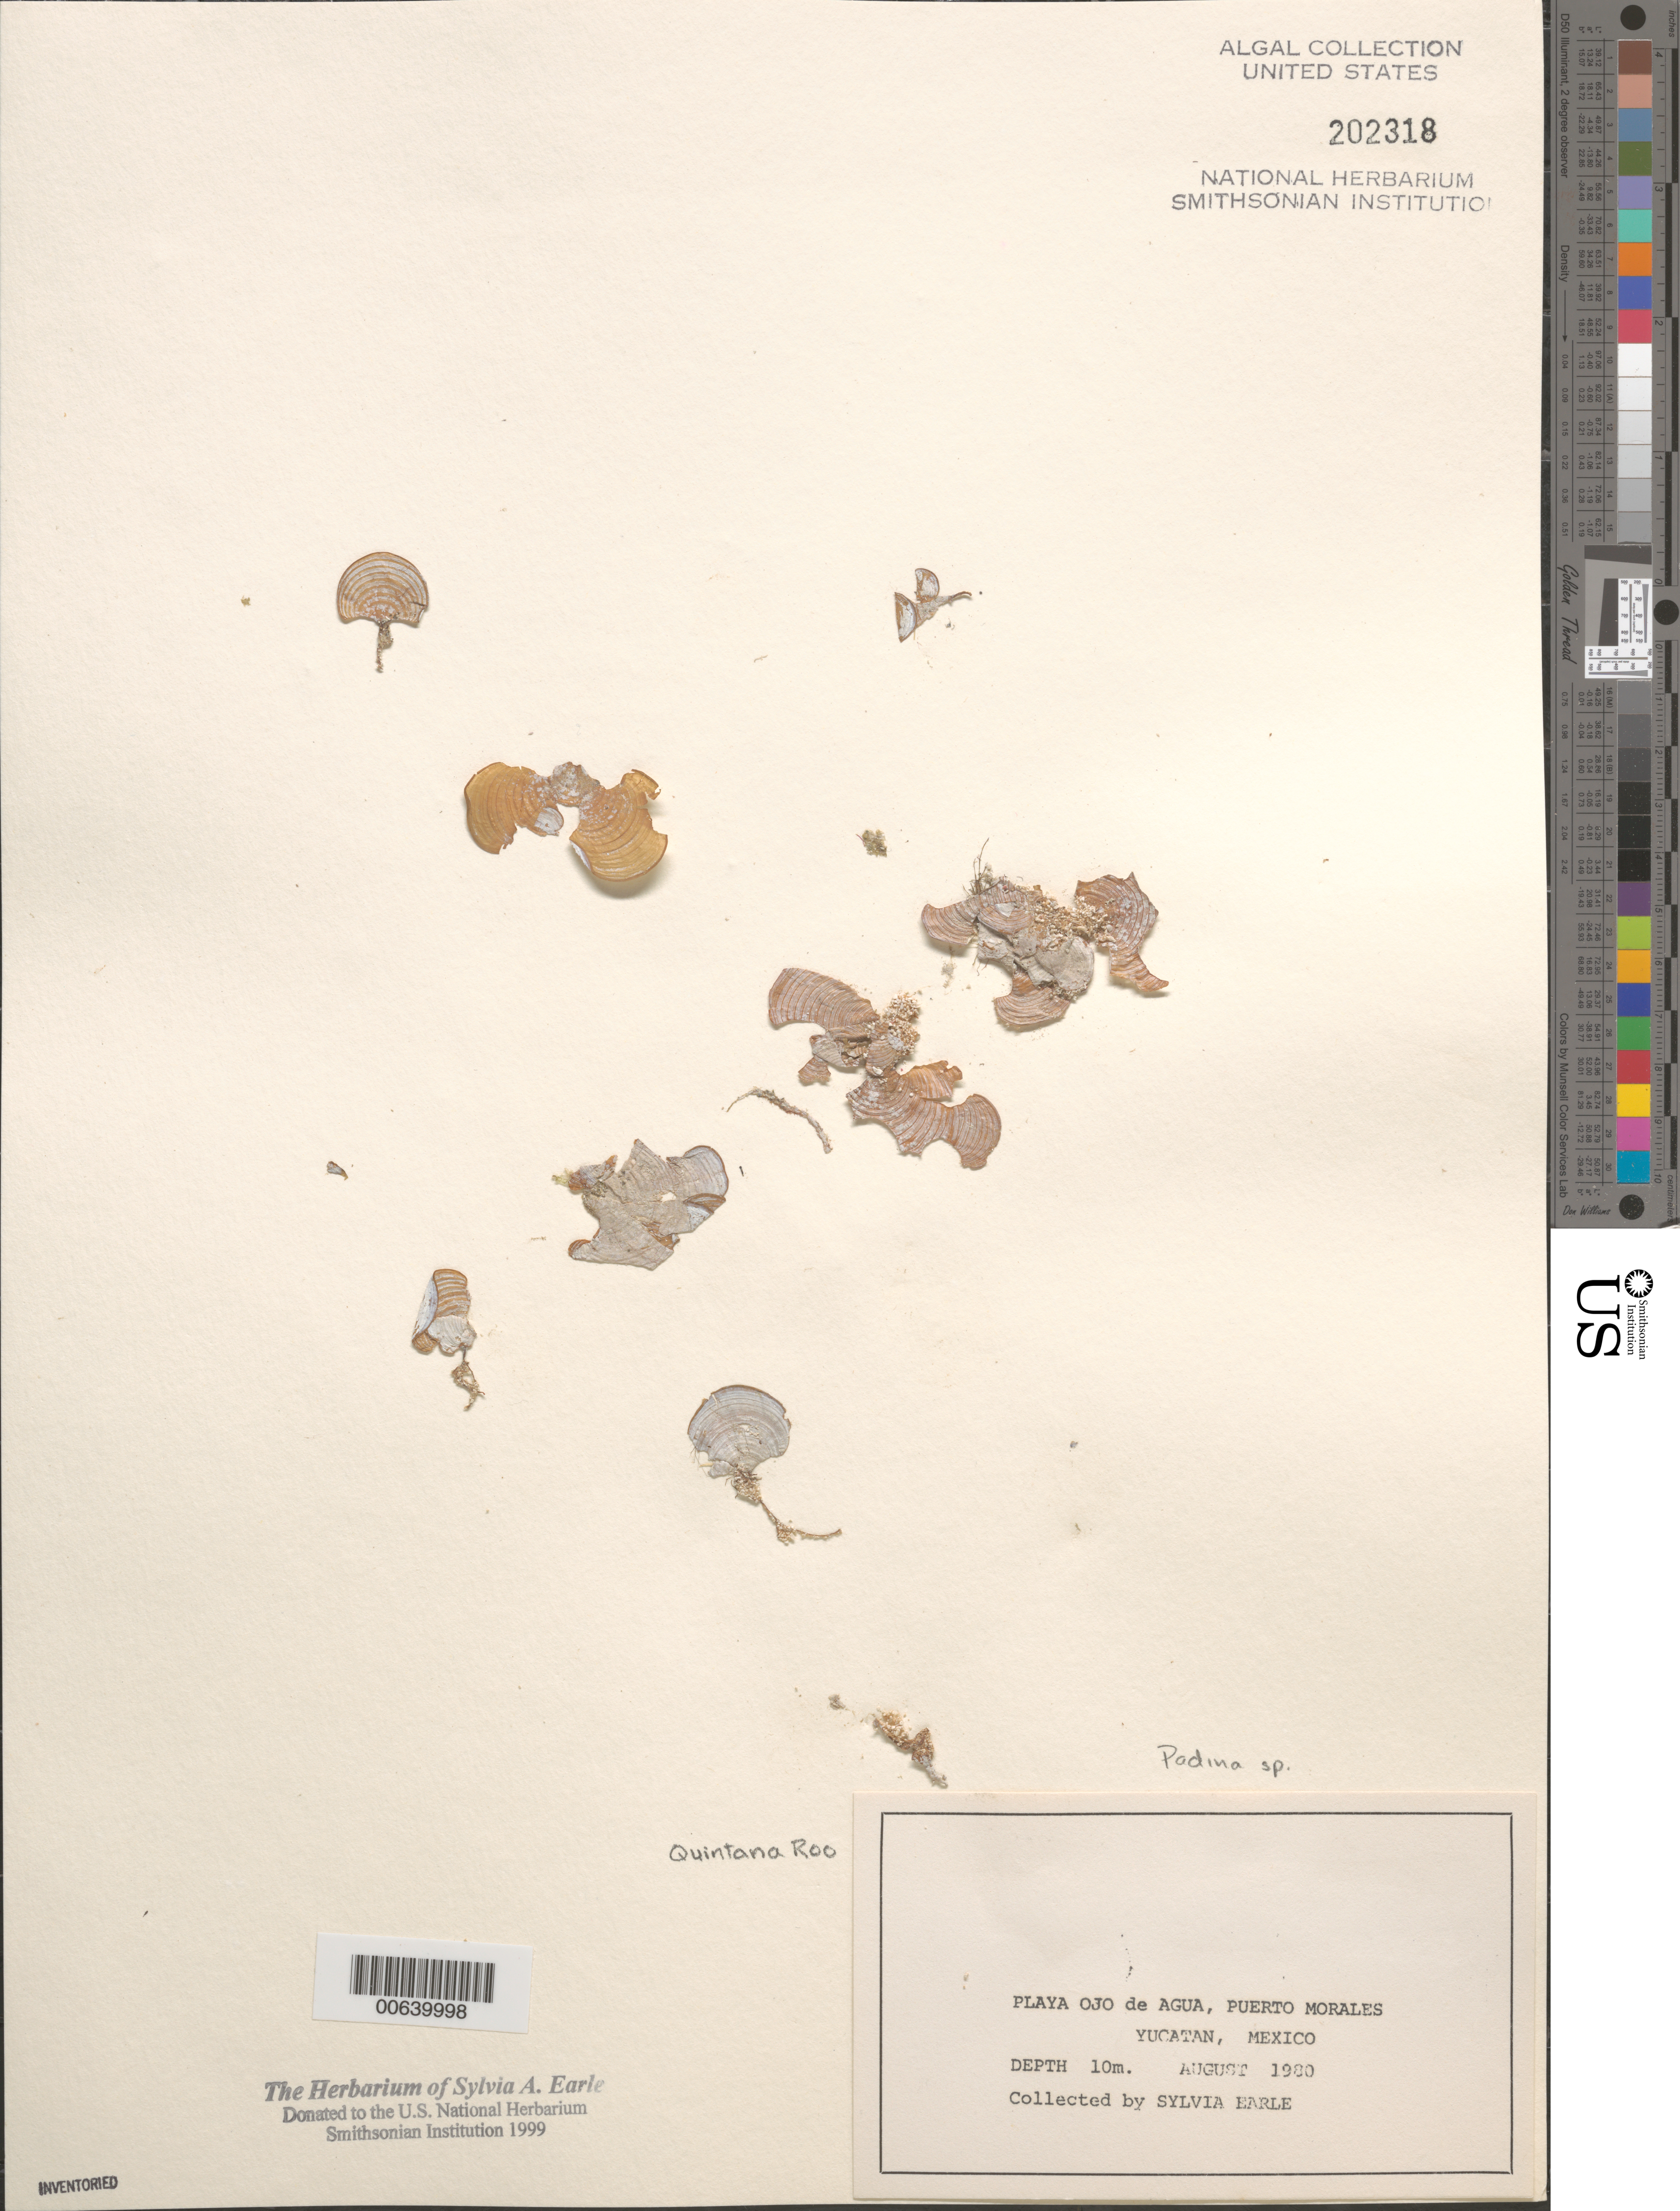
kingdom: Chromista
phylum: Ochrophyta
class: Phaeophyceae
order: Dictyotales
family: Dictyotaceae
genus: Padina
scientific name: Padina sp.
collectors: S. A. Earle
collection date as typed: Aug 1980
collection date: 1980-08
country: Mexico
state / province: Quintana Roo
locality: Playa Ojo de Agua, Puerto Morales, Yucatan Peninsula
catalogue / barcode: US 202318